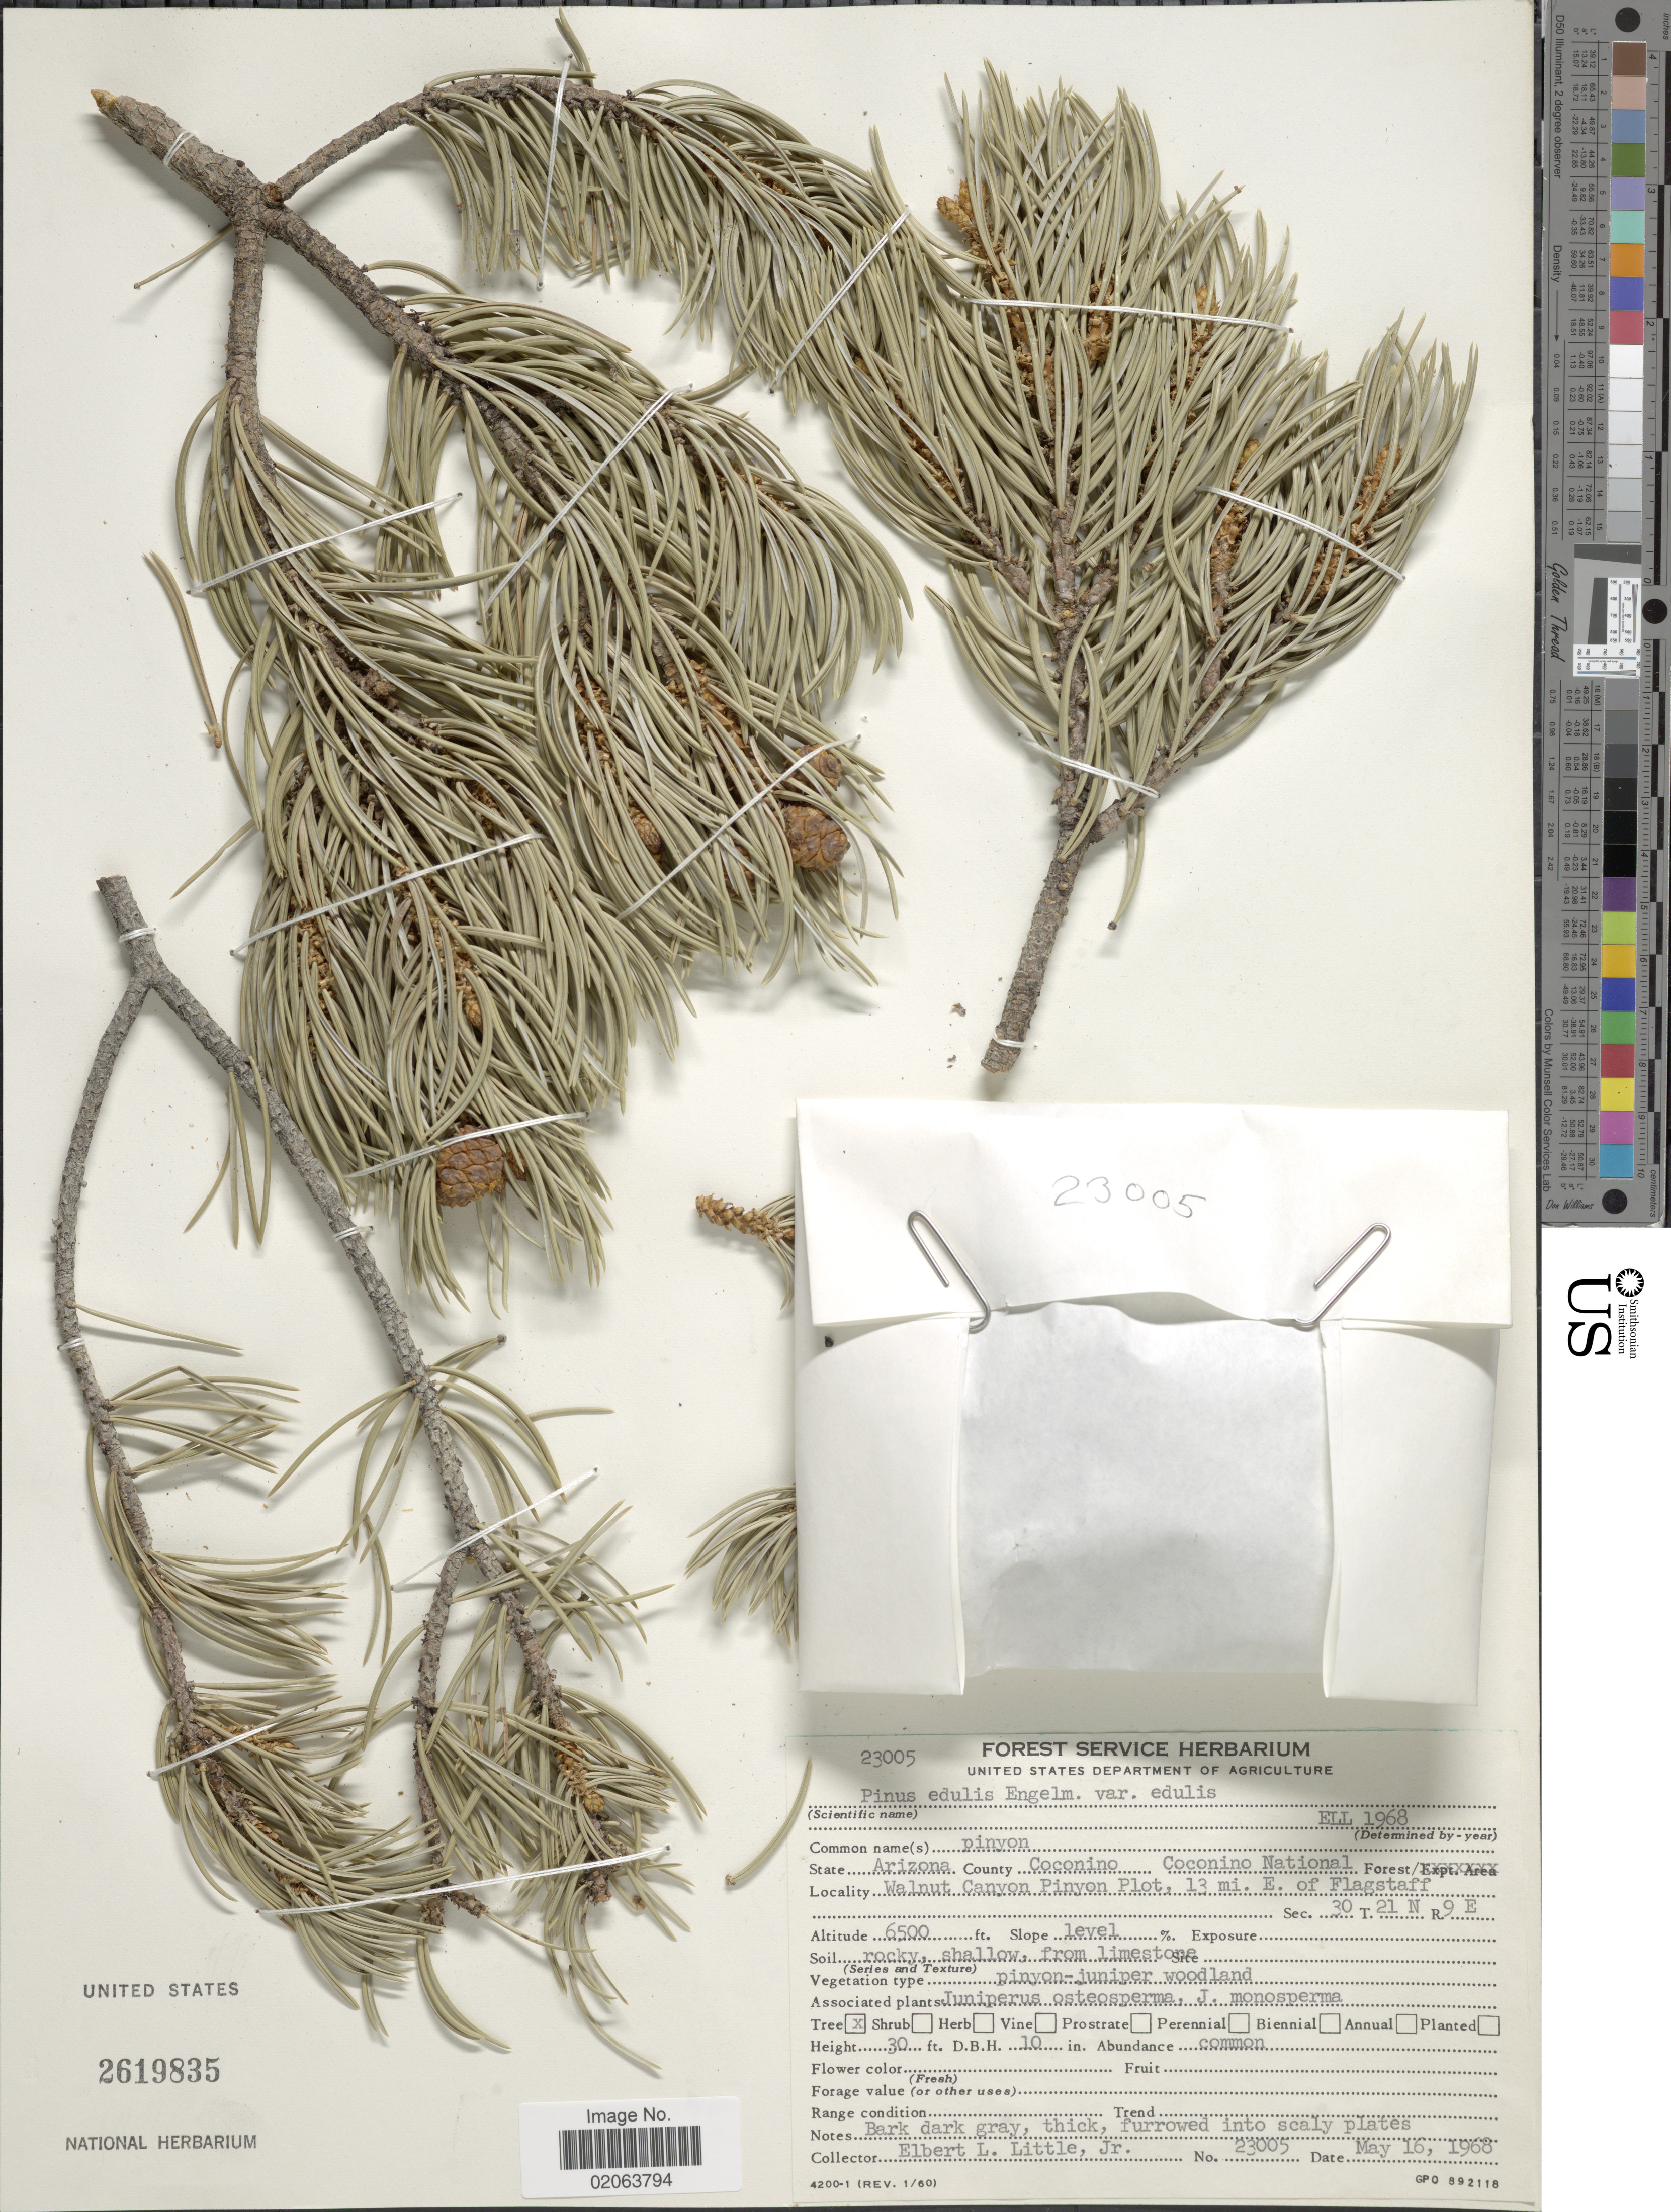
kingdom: Plantae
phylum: Tracheophyta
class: Pinopsida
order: Pinales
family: Pinaceae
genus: Pinus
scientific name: Pinus edulis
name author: Engelm.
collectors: E. L. Little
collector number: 23005/ELL1968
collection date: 1968-05-16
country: United States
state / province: Arizona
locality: County: Coconino. Coconino National Forest. Walnut Canyon Pinyon Plot, 13 mi. E. of Flagstaff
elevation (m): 1981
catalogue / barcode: US 2619835